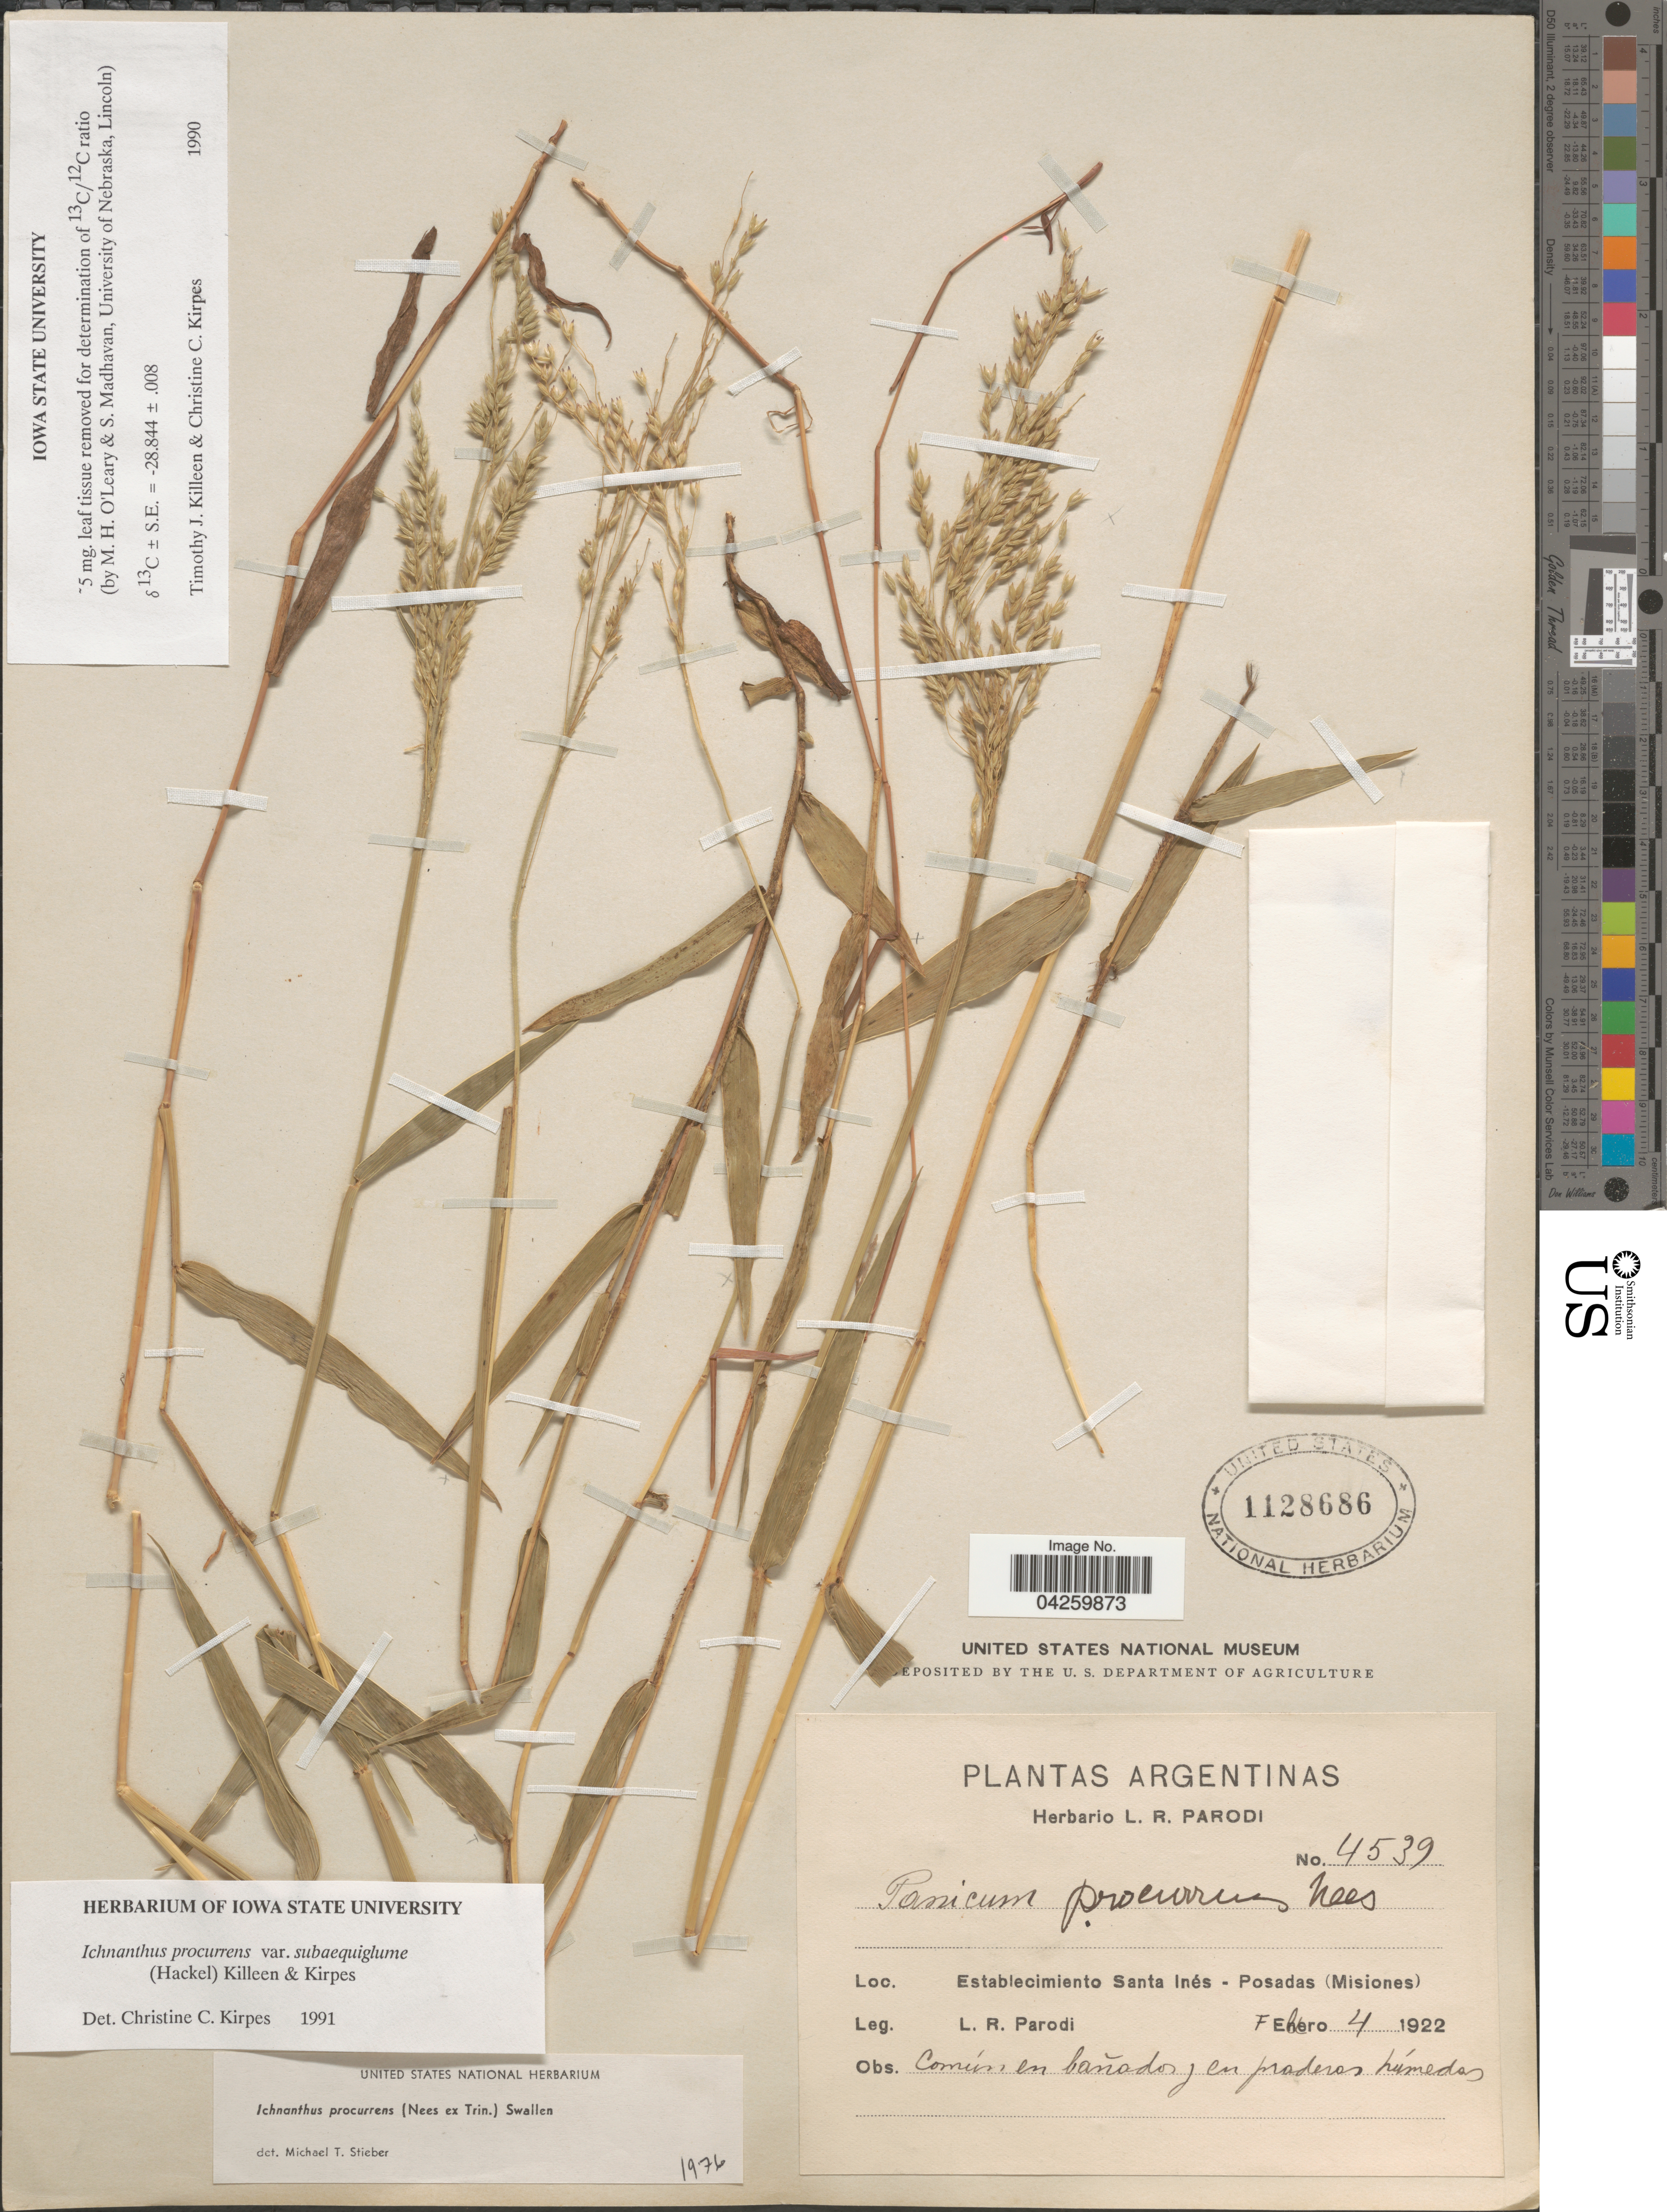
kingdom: Plantae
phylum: Tracheophyta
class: Liliopsida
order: Poales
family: Poaceae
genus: Ichnanthus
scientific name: Ichnanthus procurrens var. subaequiglume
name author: (Nees ex Trin.) Swallen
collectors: L. R. Parodi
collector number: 4539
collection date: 1922-02-04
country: Argentina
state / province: Misiones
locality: Establecimiento Santa Inés - Posadas.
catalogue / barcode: US 1128686